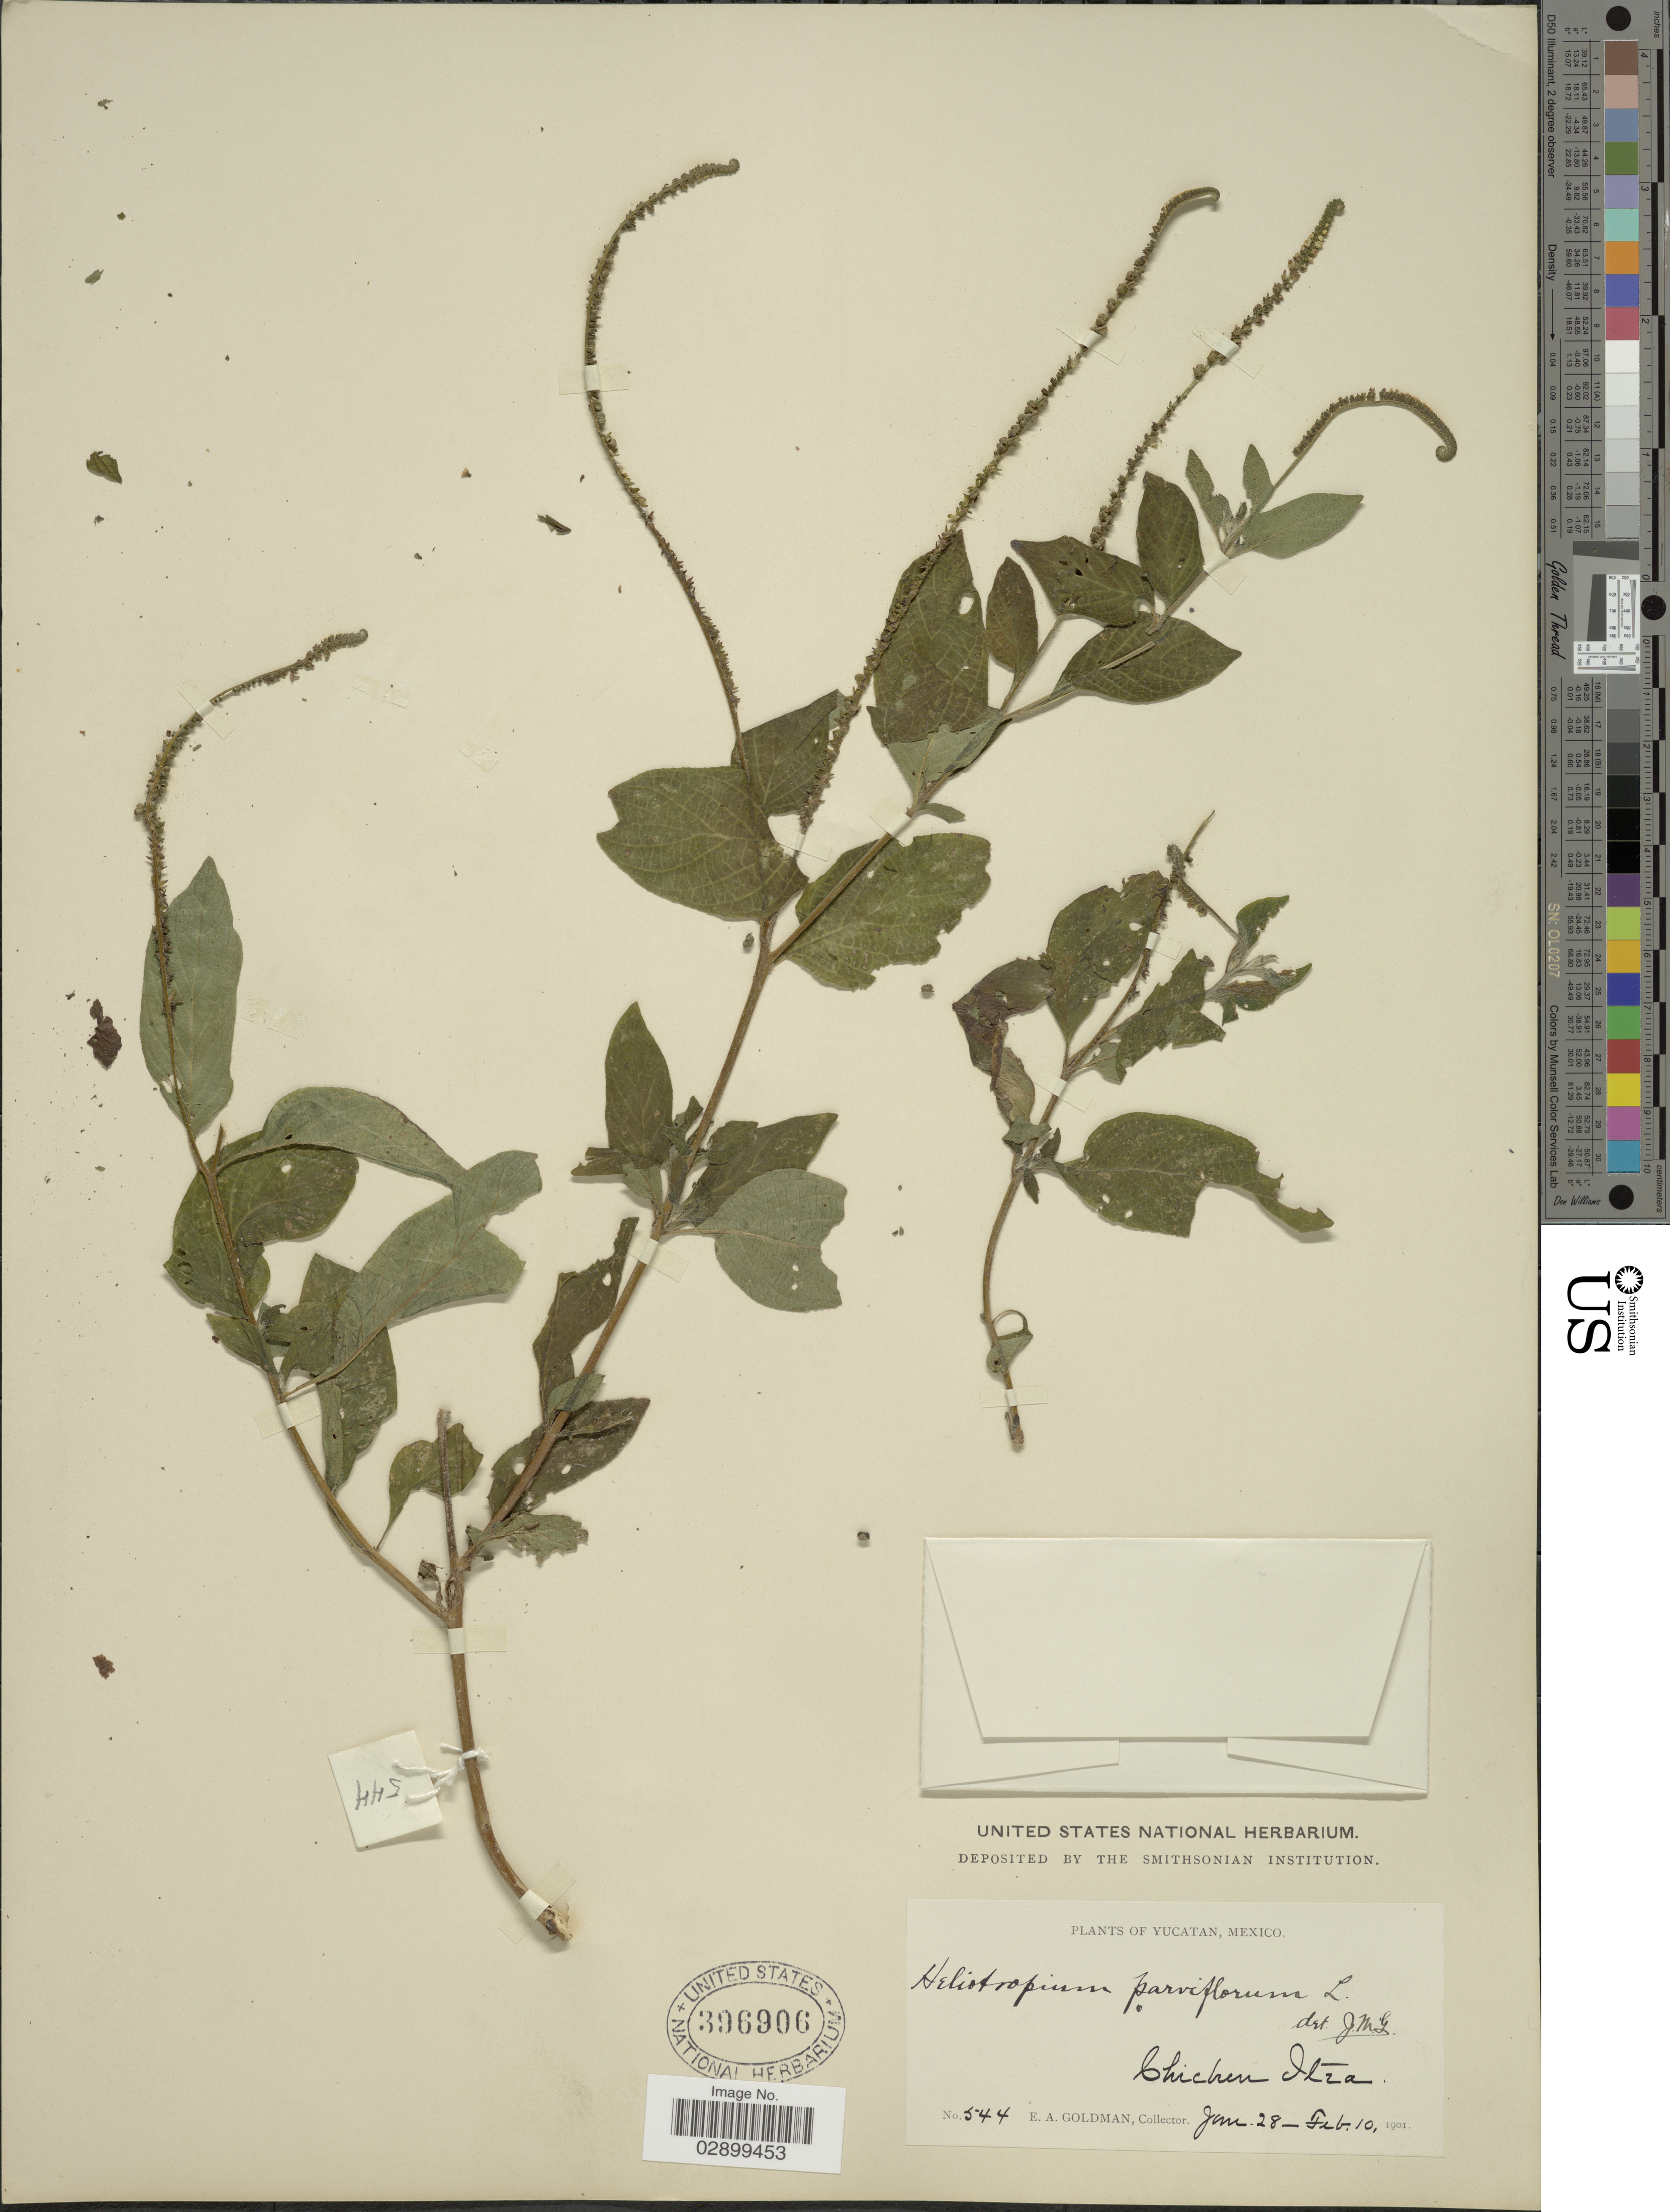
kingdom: Plantae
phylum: Tracheophyta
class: Magnoliopsida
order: Boraginales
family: Heliotropiaceae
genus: Heliotropium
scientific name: Heliotropium angiospermum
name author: Murray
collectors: E. A. Goldman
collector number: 544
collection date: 1901-01-28/1901-02-10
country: Mexico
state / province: Yucatán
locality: Chichen Itra.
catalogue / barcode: US 396906